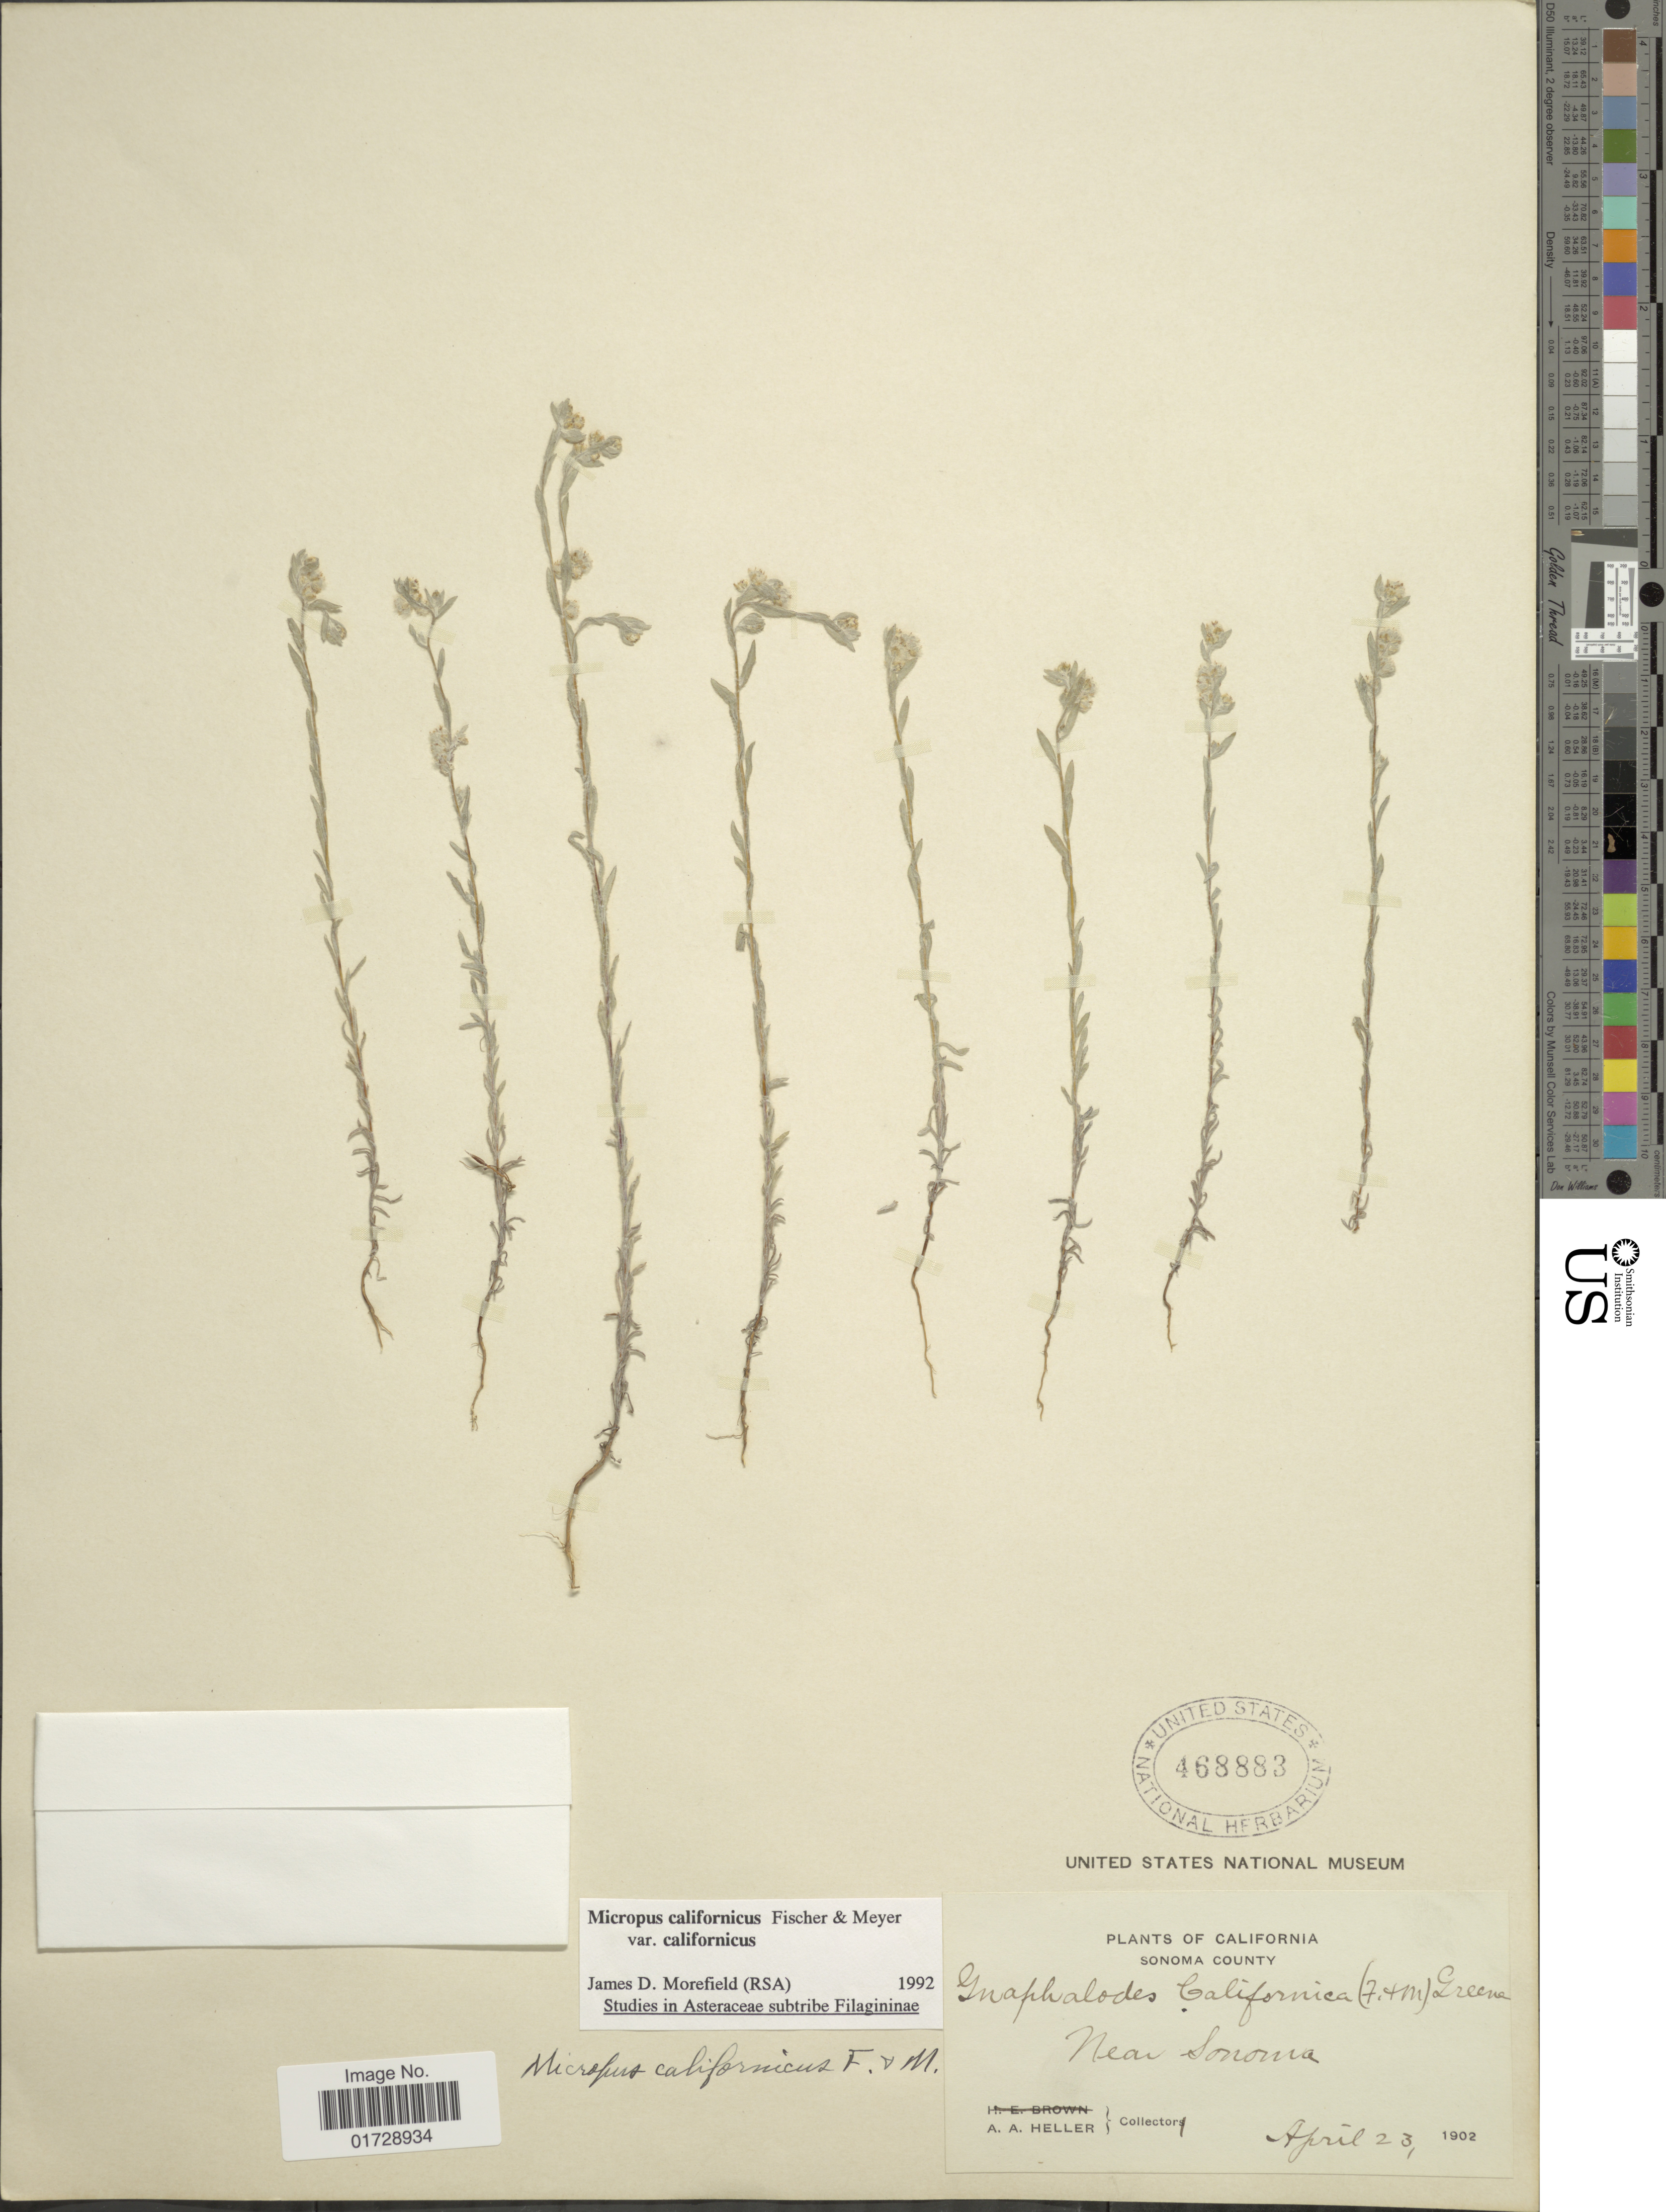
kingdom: Plantae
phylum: Tracheophyta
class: Magnoliopsida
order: Asterales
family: Asteraceae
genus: Micropus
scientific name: Micropus californicus var. californicus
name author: Fisch. & C.A. Mey.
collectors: A. A. Heller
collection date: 1902-04-23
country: United States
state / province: California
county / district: Sonoma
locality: Sonoma County, Near Sonoma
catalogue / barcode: US 468883